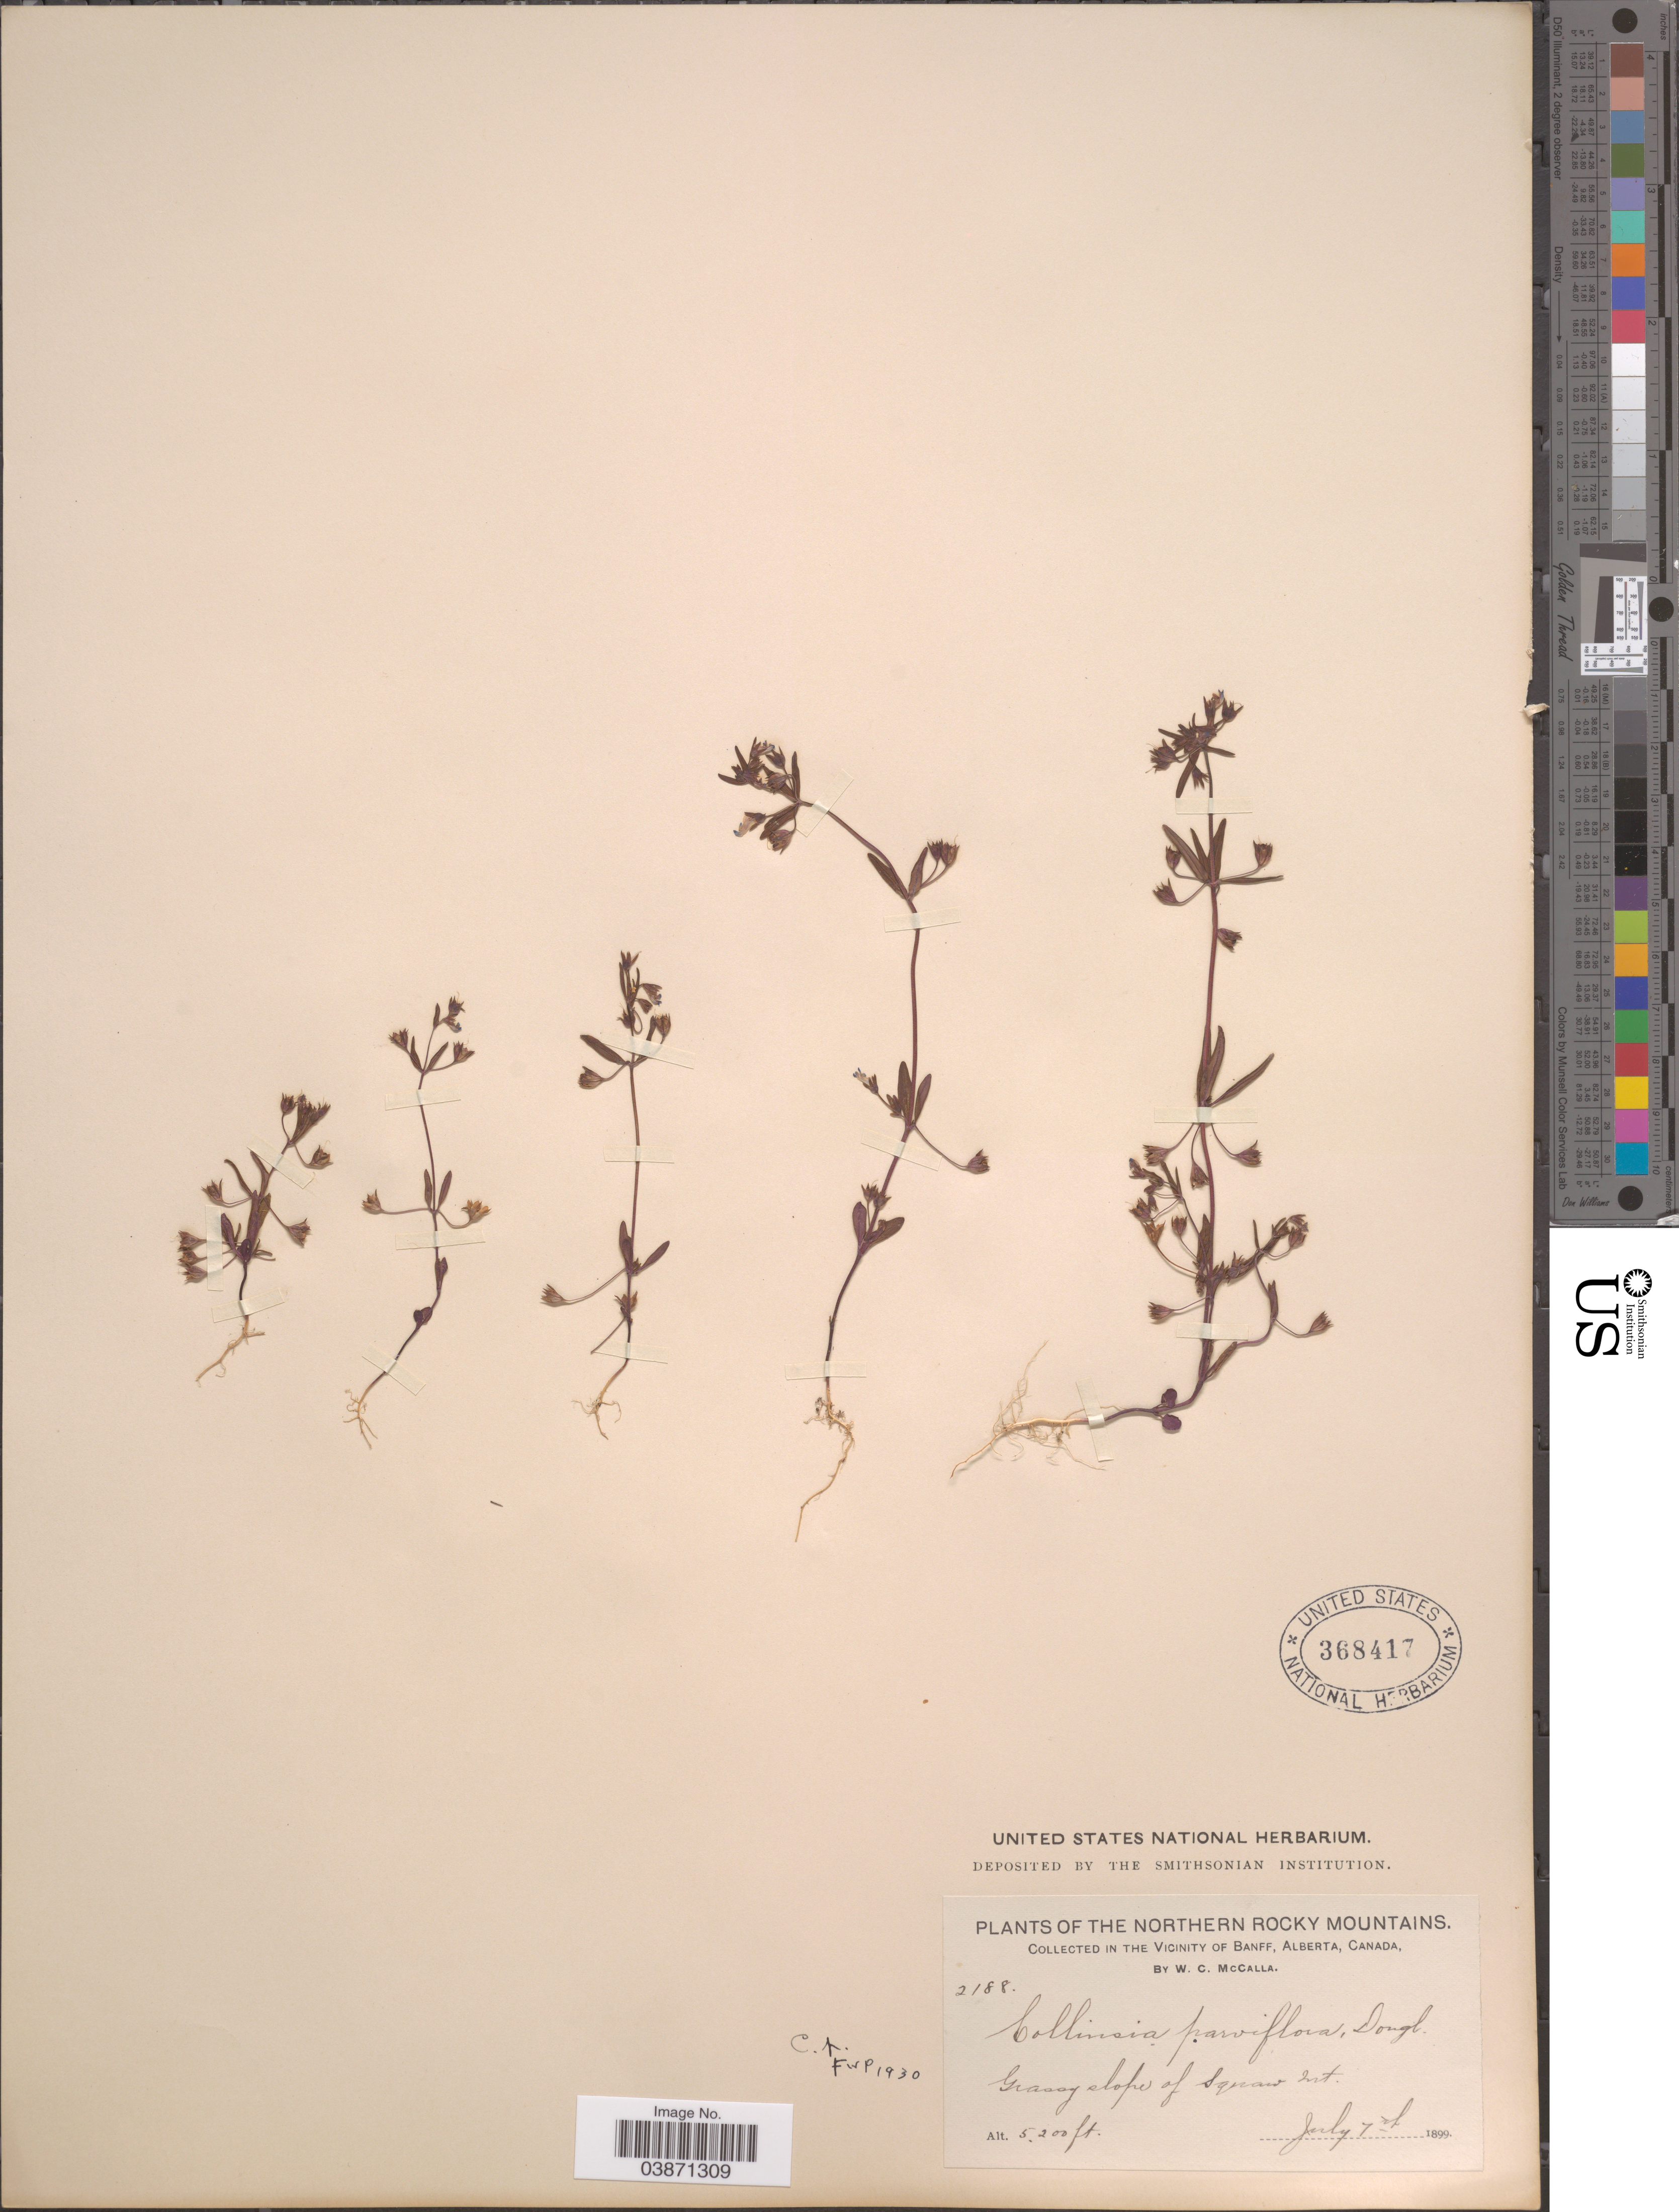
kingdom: Plantae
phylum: Tracheophyta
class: Magnoliopsida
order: Lamiales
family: Plantaginaceae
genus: Collinsia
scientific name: Collinsia parviflora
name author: Douglas ex Lindl.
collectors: W. McCalla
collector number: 2188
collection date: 1899-07-07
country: Canada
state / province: Alberta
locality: The Northern Rocky Mountains. In the Vicinity of Banff. Grassy slope of Squaw Mt.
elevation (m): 1585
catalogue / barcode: US 368417